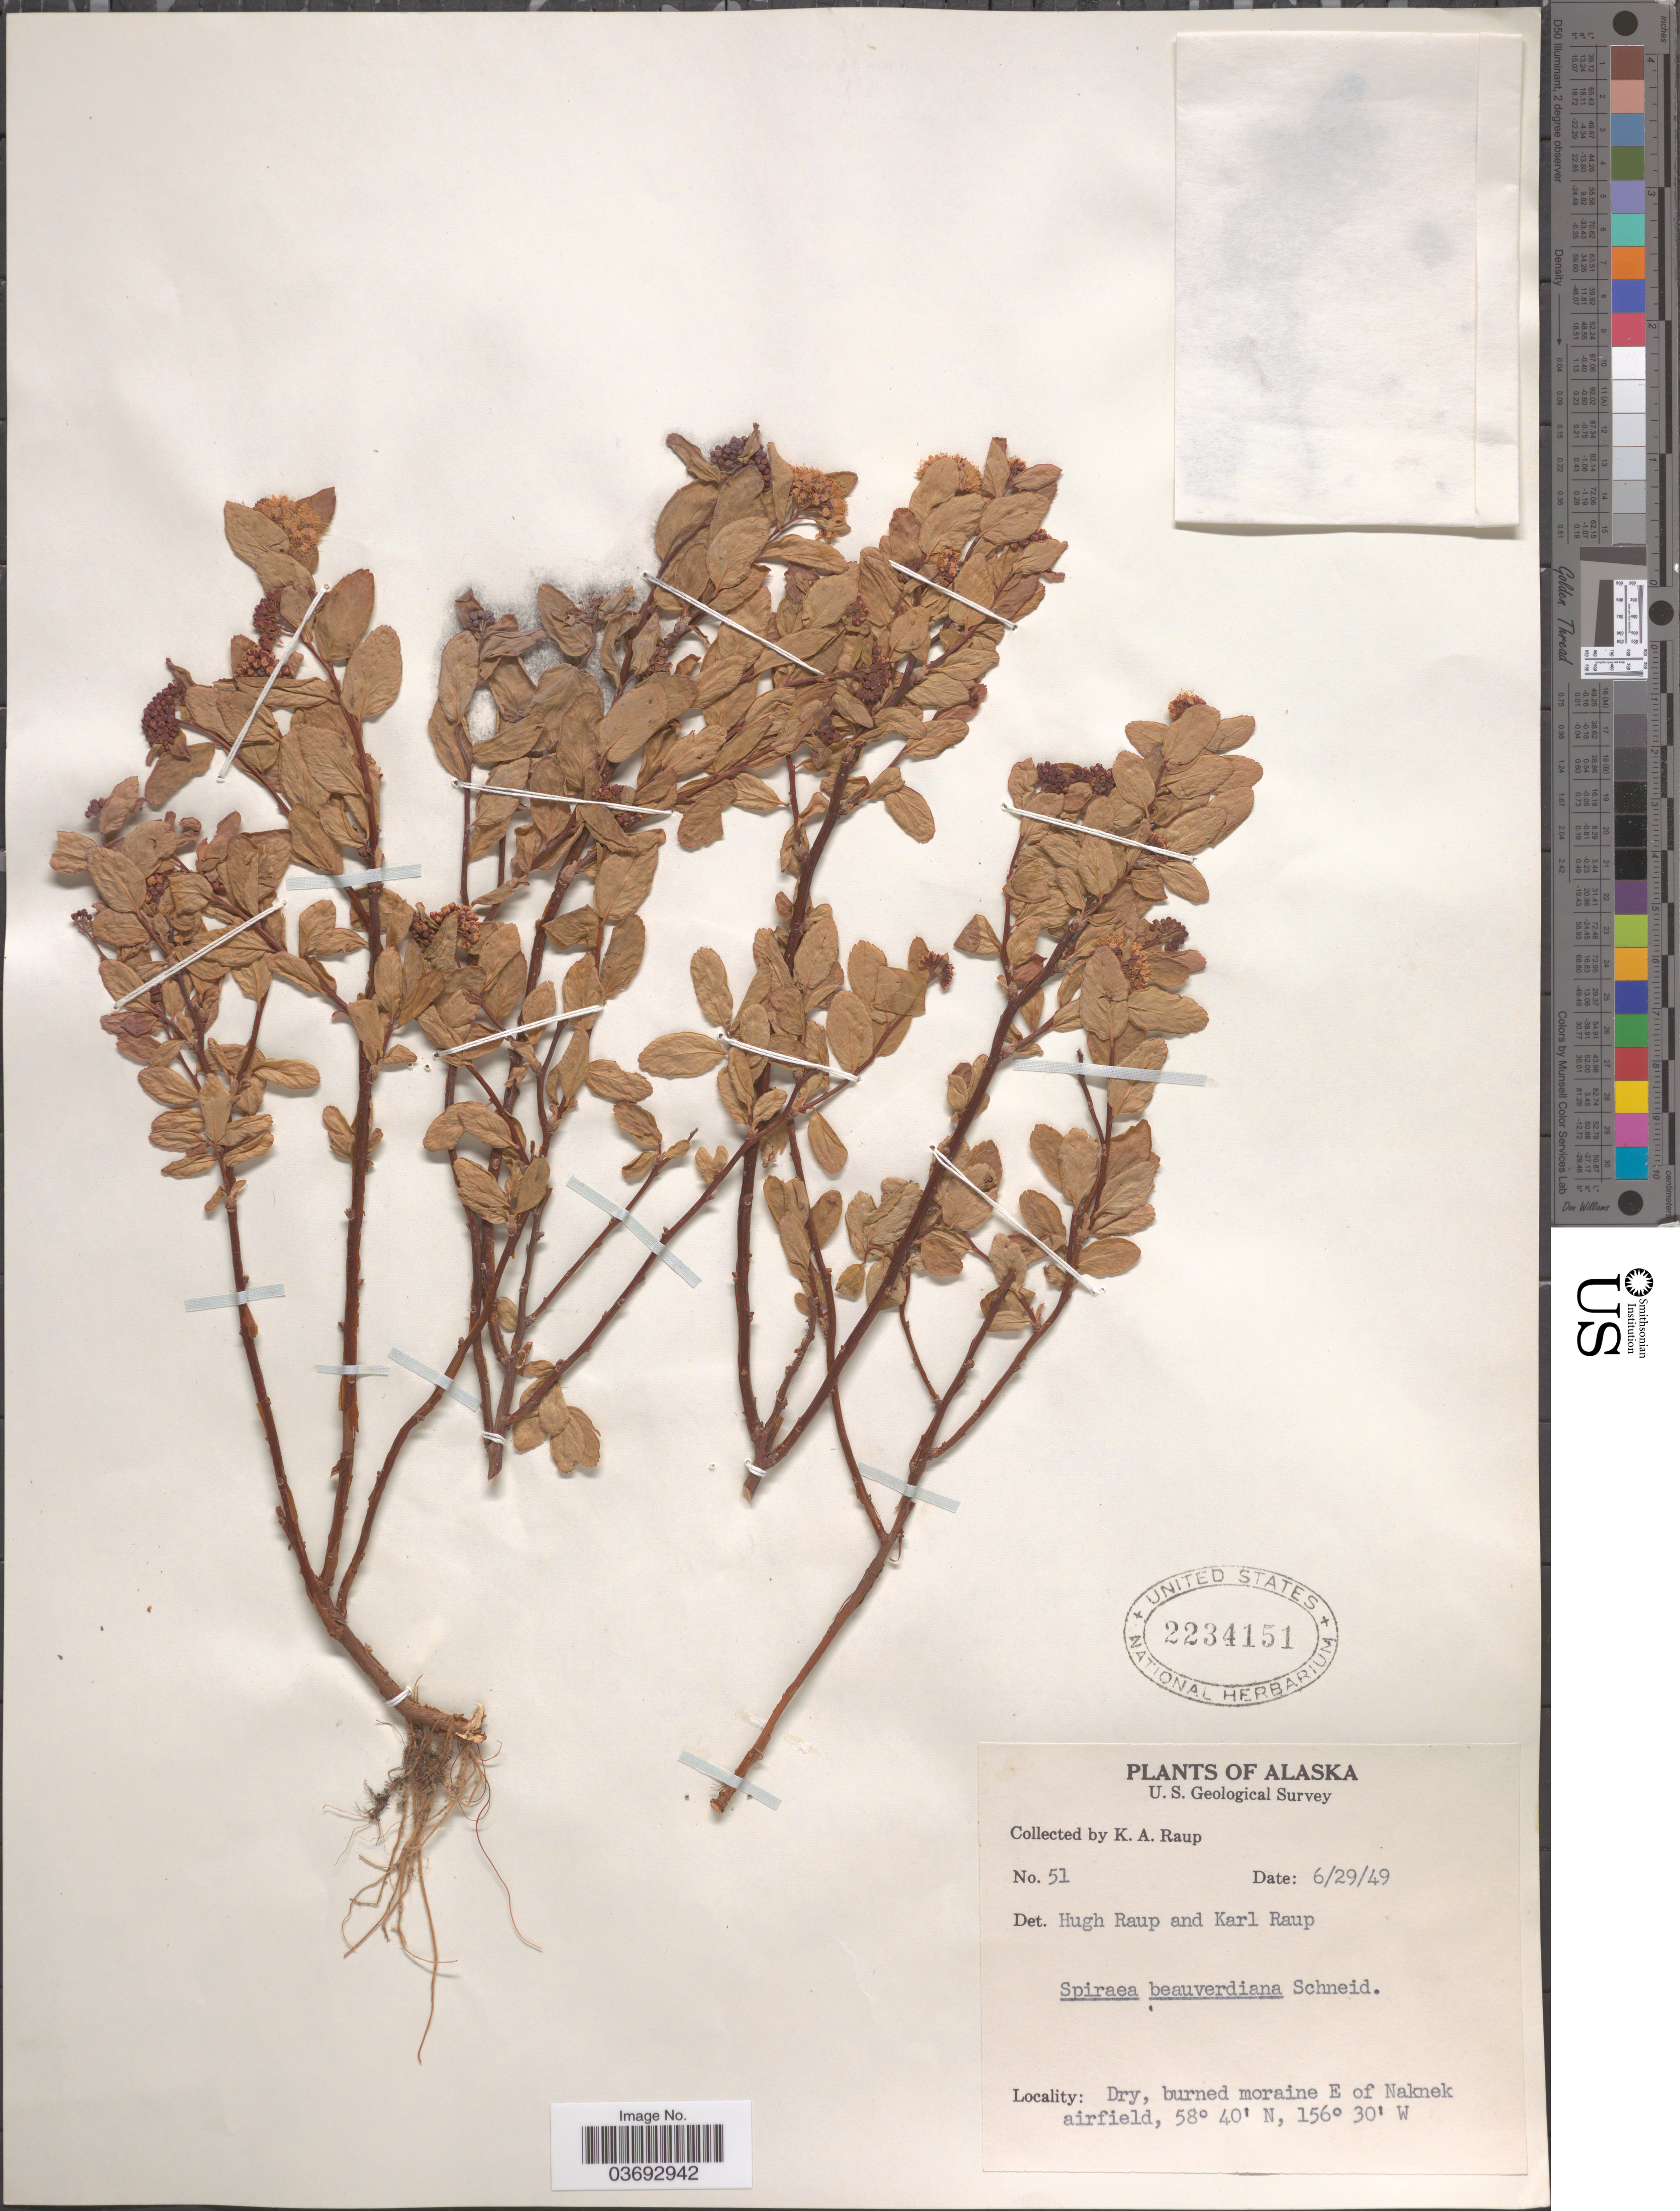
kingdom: Plantae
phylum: Tracheophyta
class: Magnoliopsida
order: Rosales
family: Rosaceae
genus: Spiraea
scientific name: Spiraea stevenii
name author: (C.K. Schneid.) Rydb.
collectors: K. Raup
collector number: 51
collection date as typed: Transcribed d/m/y: 29/6/49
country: United States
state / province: Alaska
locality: Burned, moraine E of Naknek airfield.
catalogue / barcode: US 2234151